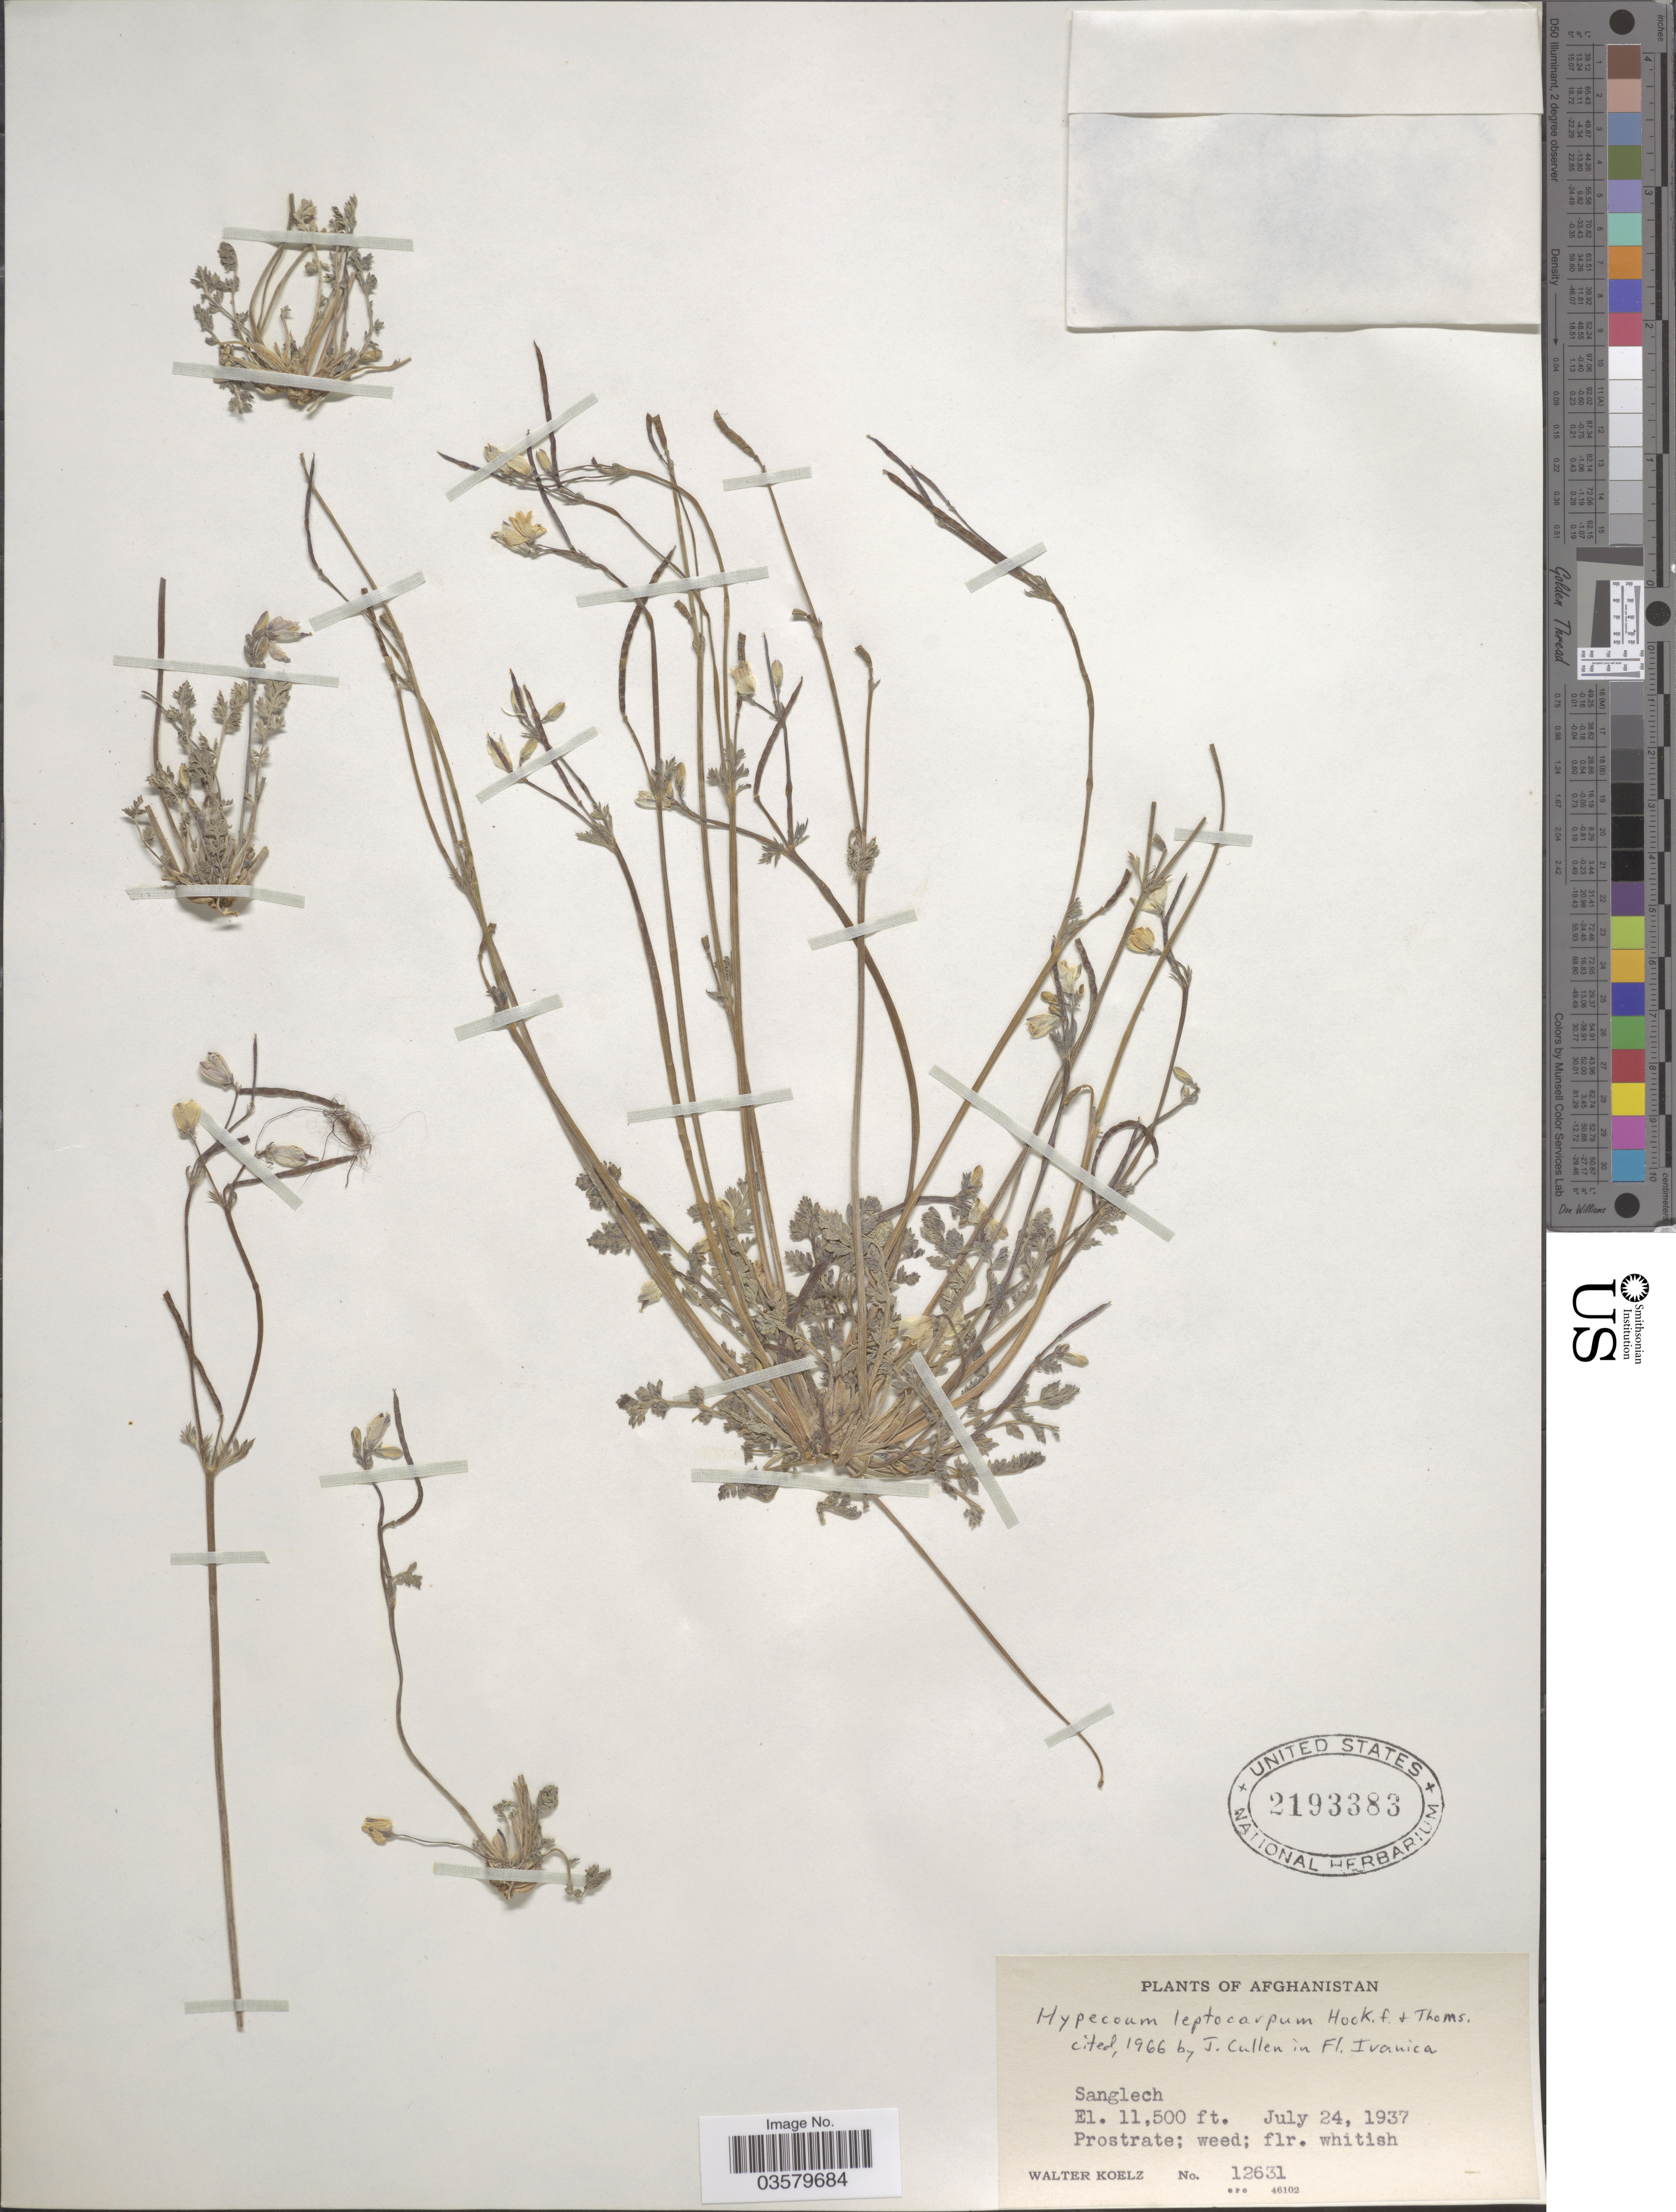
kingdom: Plantae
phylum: Tracheophyta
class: Magnoliopsida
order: Ranunculales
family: Papaveraceae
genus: Hypecoum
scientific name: Hypecoum leptocarpum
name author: Hook. f. & Thomson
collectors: W. N. Koelz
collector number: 12631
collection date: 1937-07-24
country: Afghanistan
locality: Sanglech.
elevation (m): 3505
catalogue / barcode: US 2193383